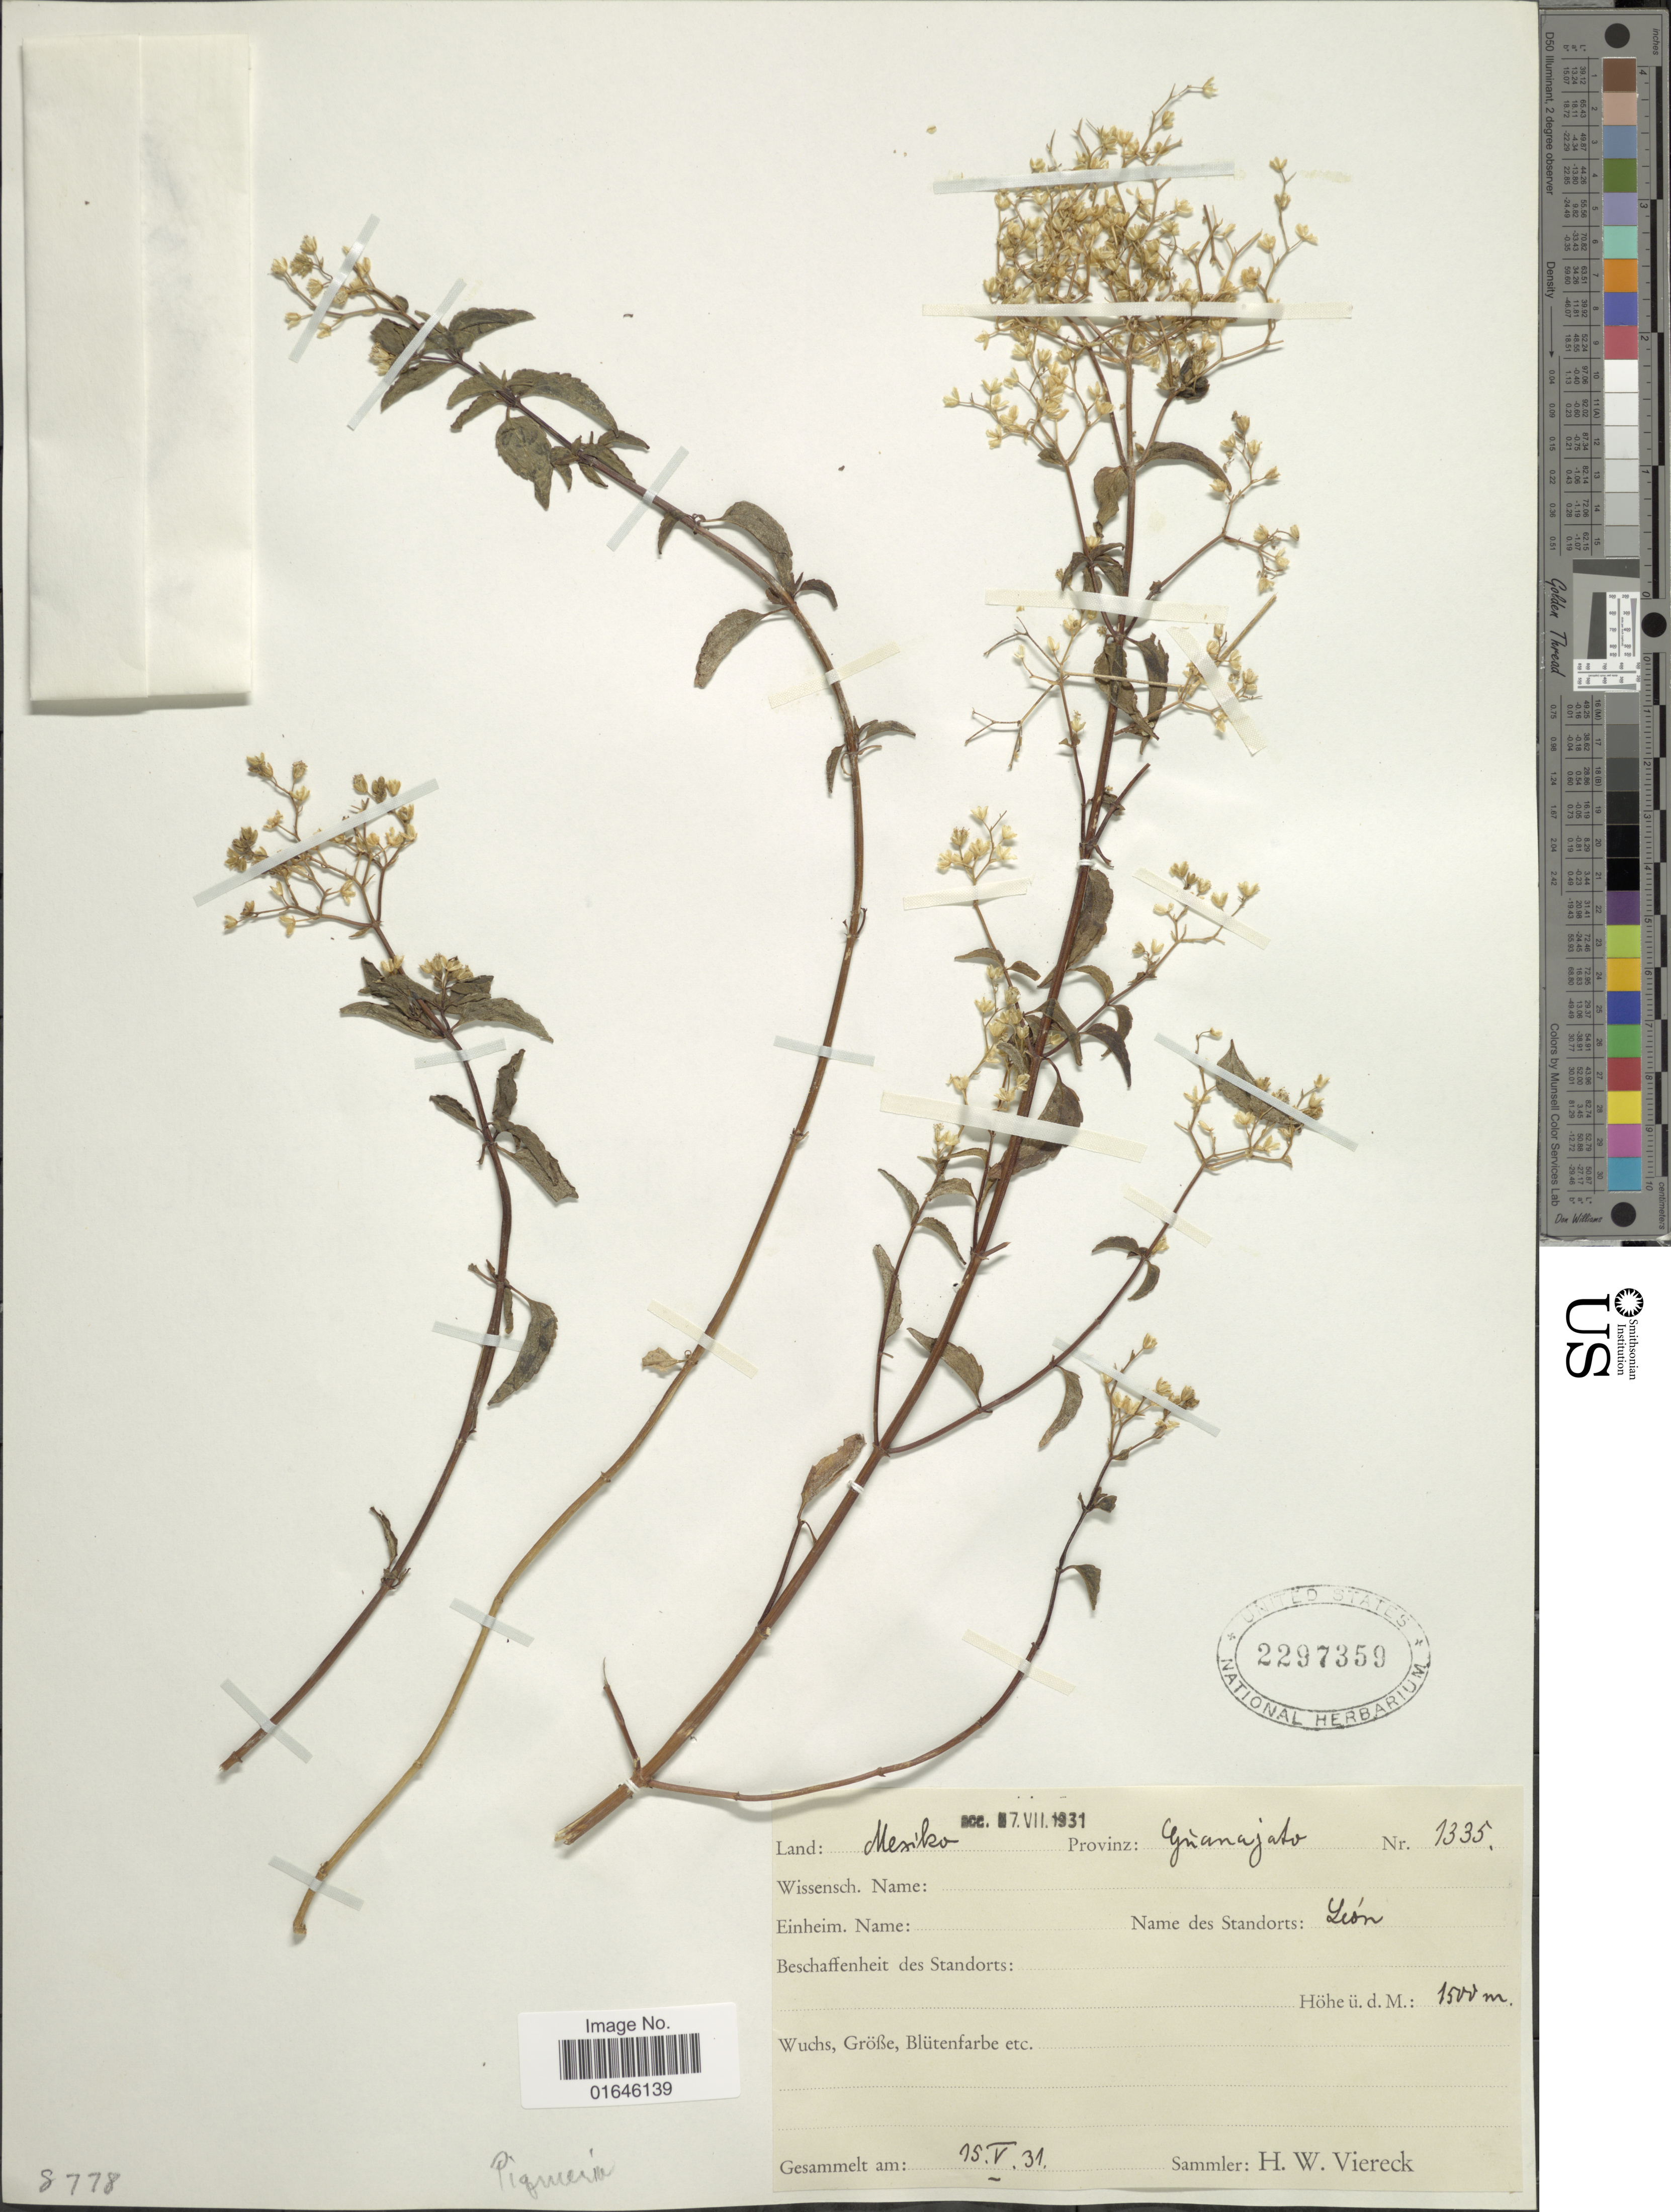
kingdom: Plantae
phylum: Tracheophyta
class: Magnoliopsida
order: Asterales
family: Asteraceae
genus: Piqueria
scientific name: Piqueria trinervia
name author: Cav.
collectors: H. W. Viereck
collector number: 1335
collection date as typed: Transcribed d/m/y: 15/5/31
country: Mexico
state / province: Guanajuato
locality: Leon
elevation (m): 1500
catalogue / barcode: US 2297359